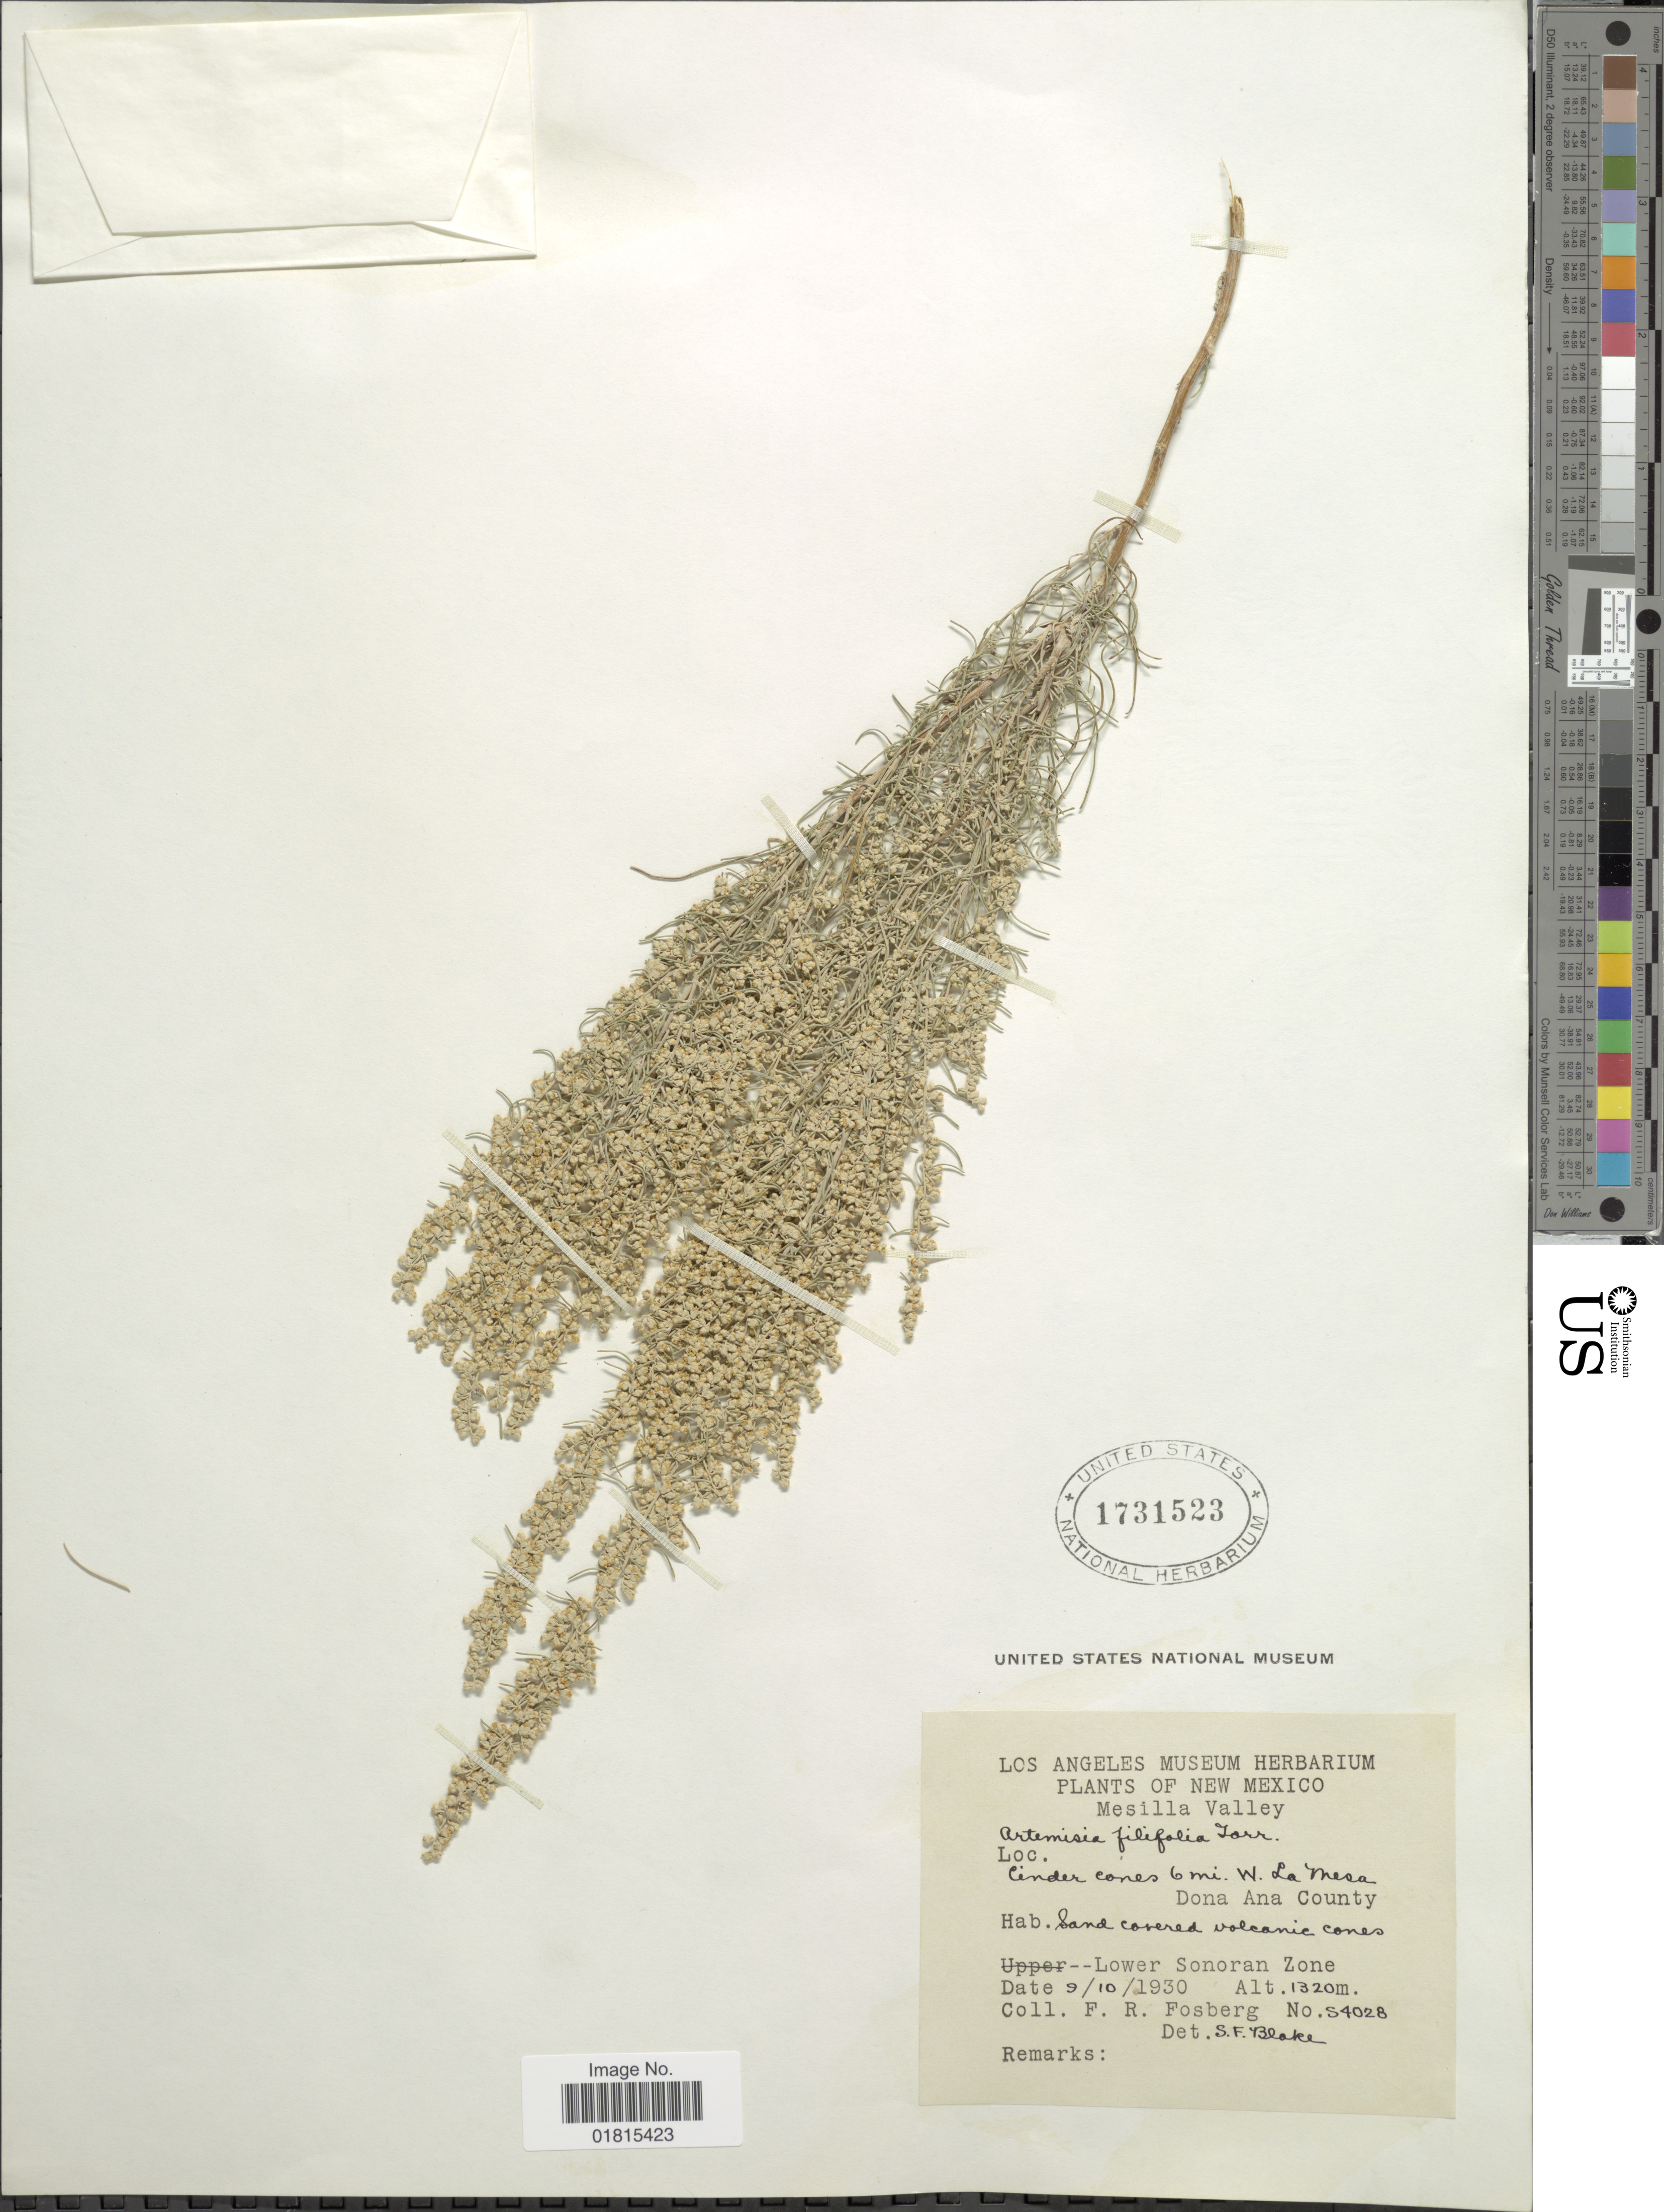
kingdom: Plantae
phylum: Tracheophyta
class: Magnoliopsida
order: Asterales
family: Asteraceae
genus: Artemisia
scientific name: Artemisia filifolia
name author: Torr.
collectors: F. R. Fosberg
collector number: S4028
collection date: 1930-09-10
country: United States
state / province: New Mexico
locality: Mesilla Valley. Cinder cones 6 mi. W. La Mesa. Dona Ana County. Lower Sonoran Zone.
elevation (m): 1320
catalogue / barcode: US 1731523